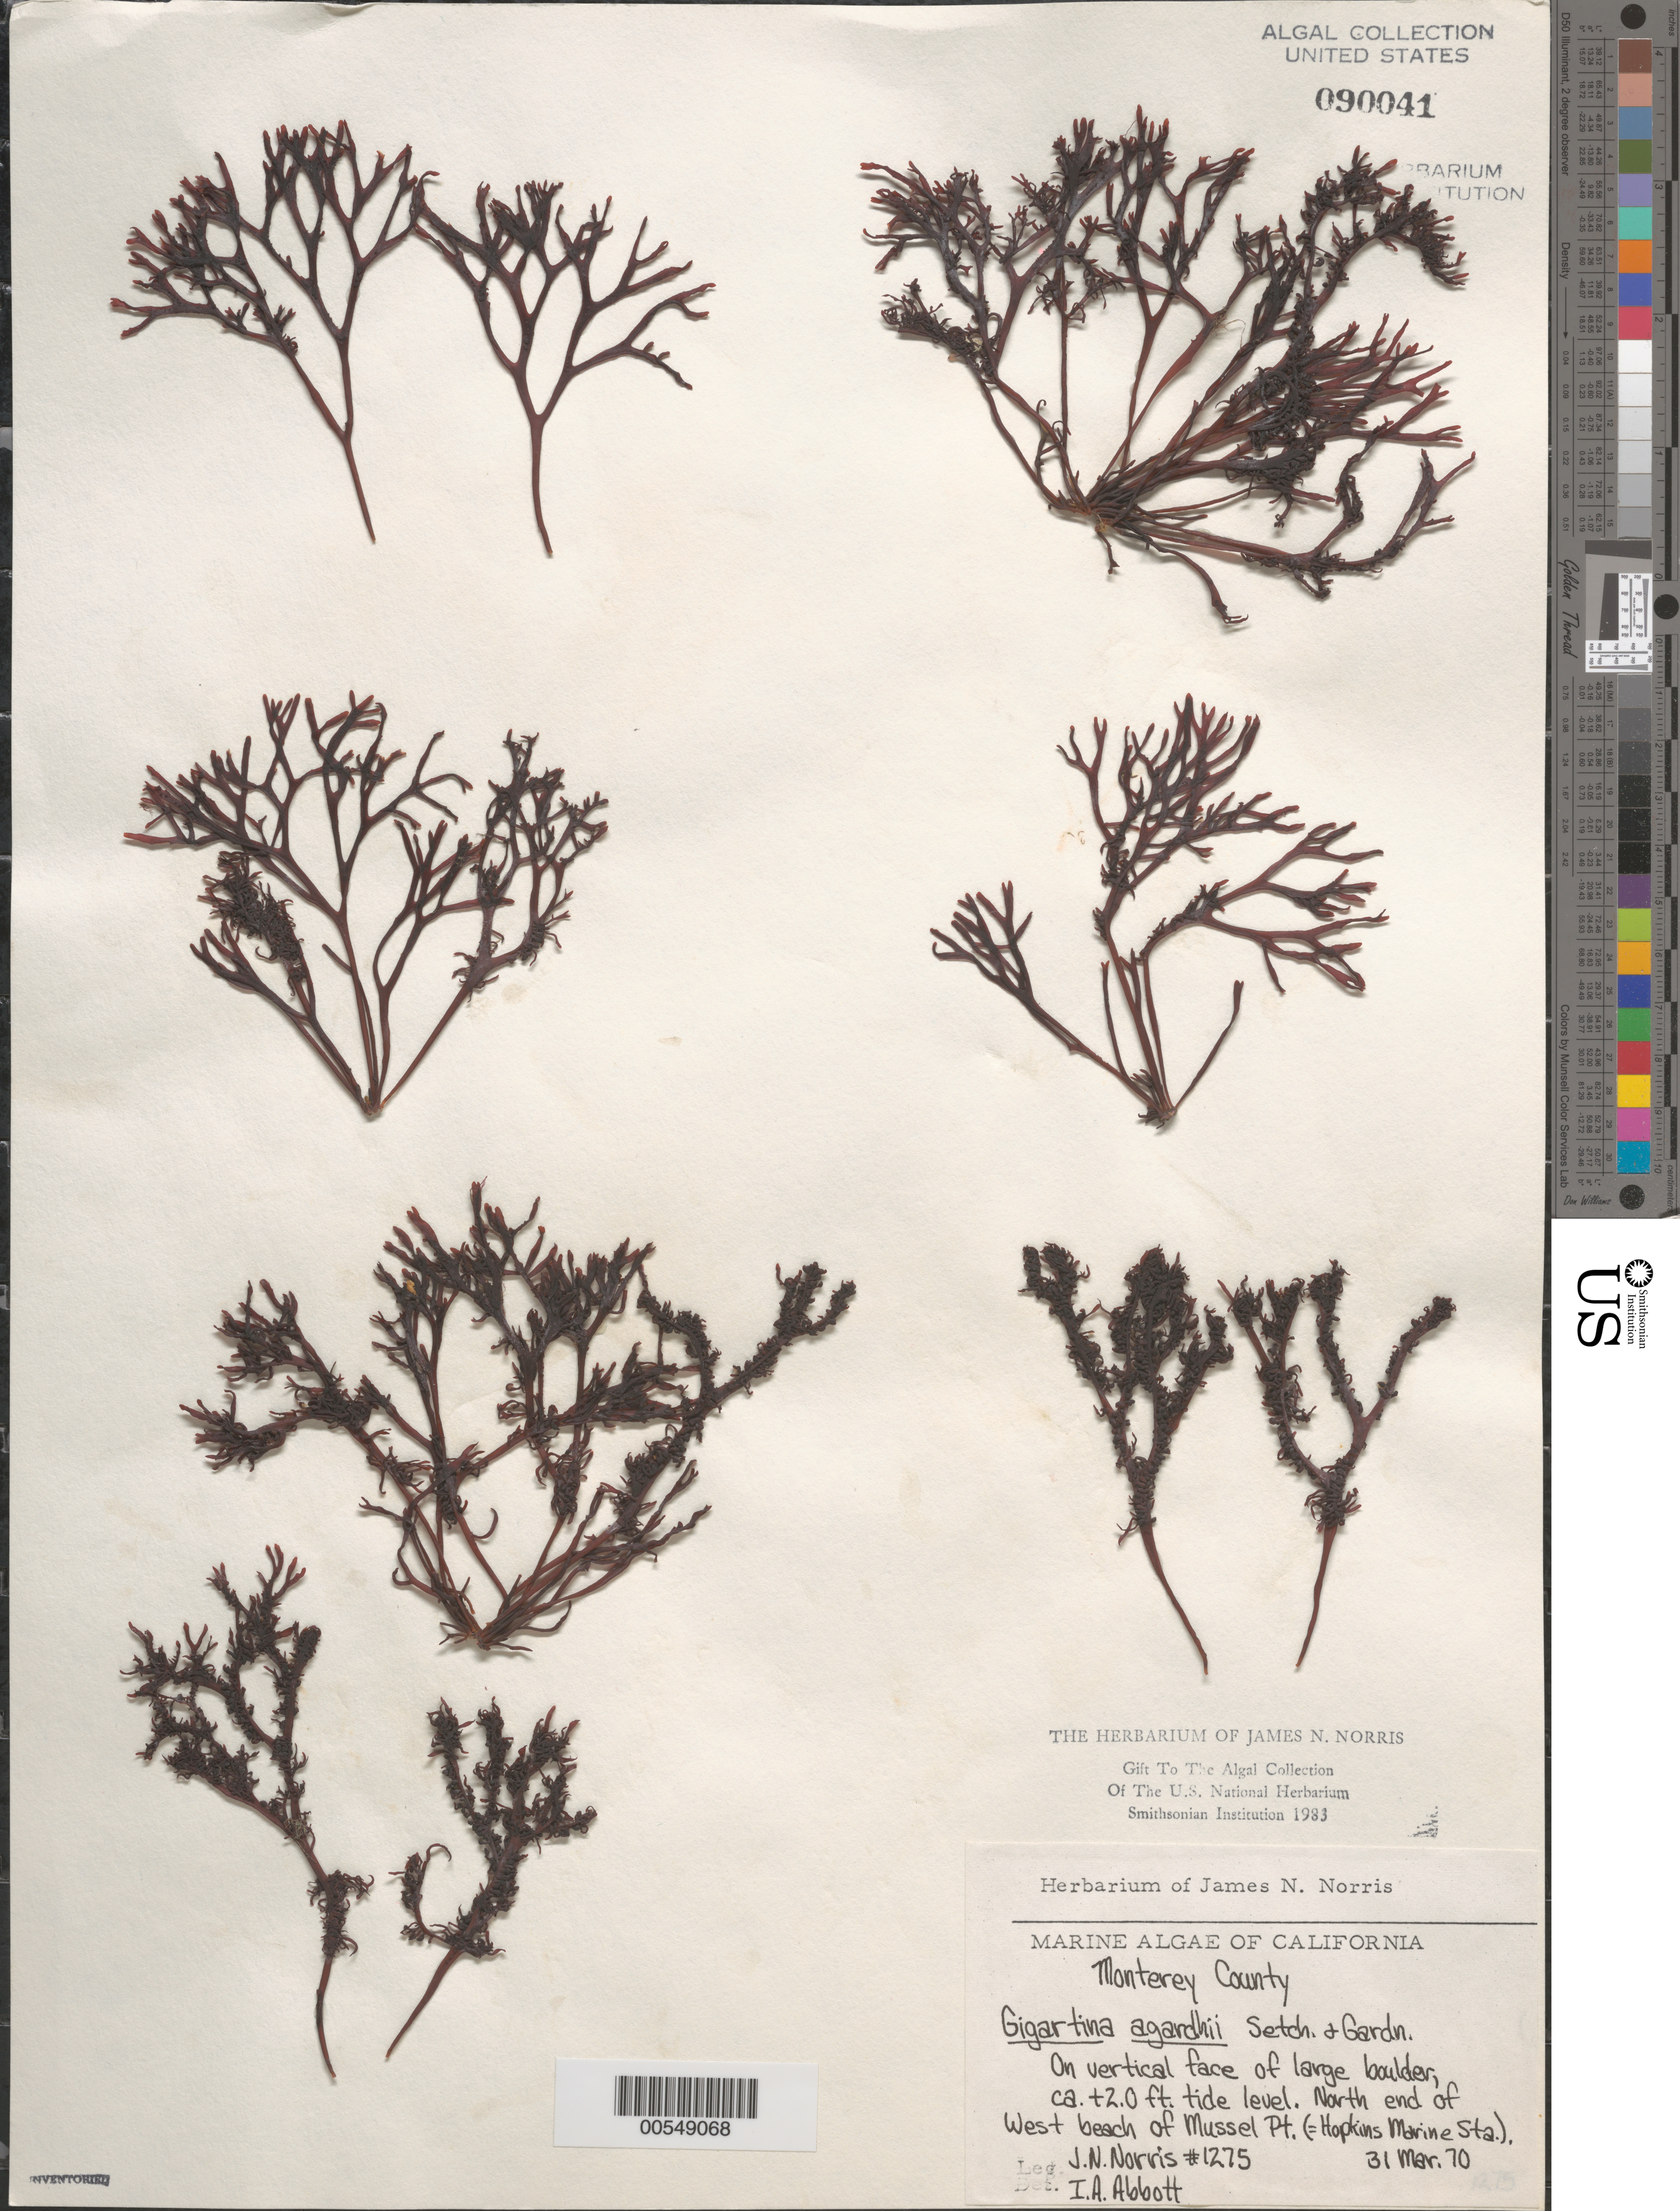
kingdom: Plantae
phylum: Rhodophyta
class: Florideophyceae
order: Gigartinales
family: Phyllophoraceae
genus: Mastocarpus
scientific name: Mastocarpus agardhii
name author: (Setchell & N.L. Gardner) S.C. Lindstrom et al.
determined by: Algae name updating Project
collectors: J. N. Norris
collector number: JN-1275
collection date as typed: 31 Mar 1970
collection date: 1970-03-31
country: United States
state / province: California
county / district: Monterey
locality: West beach, Mussel Point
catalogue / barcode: US 90041